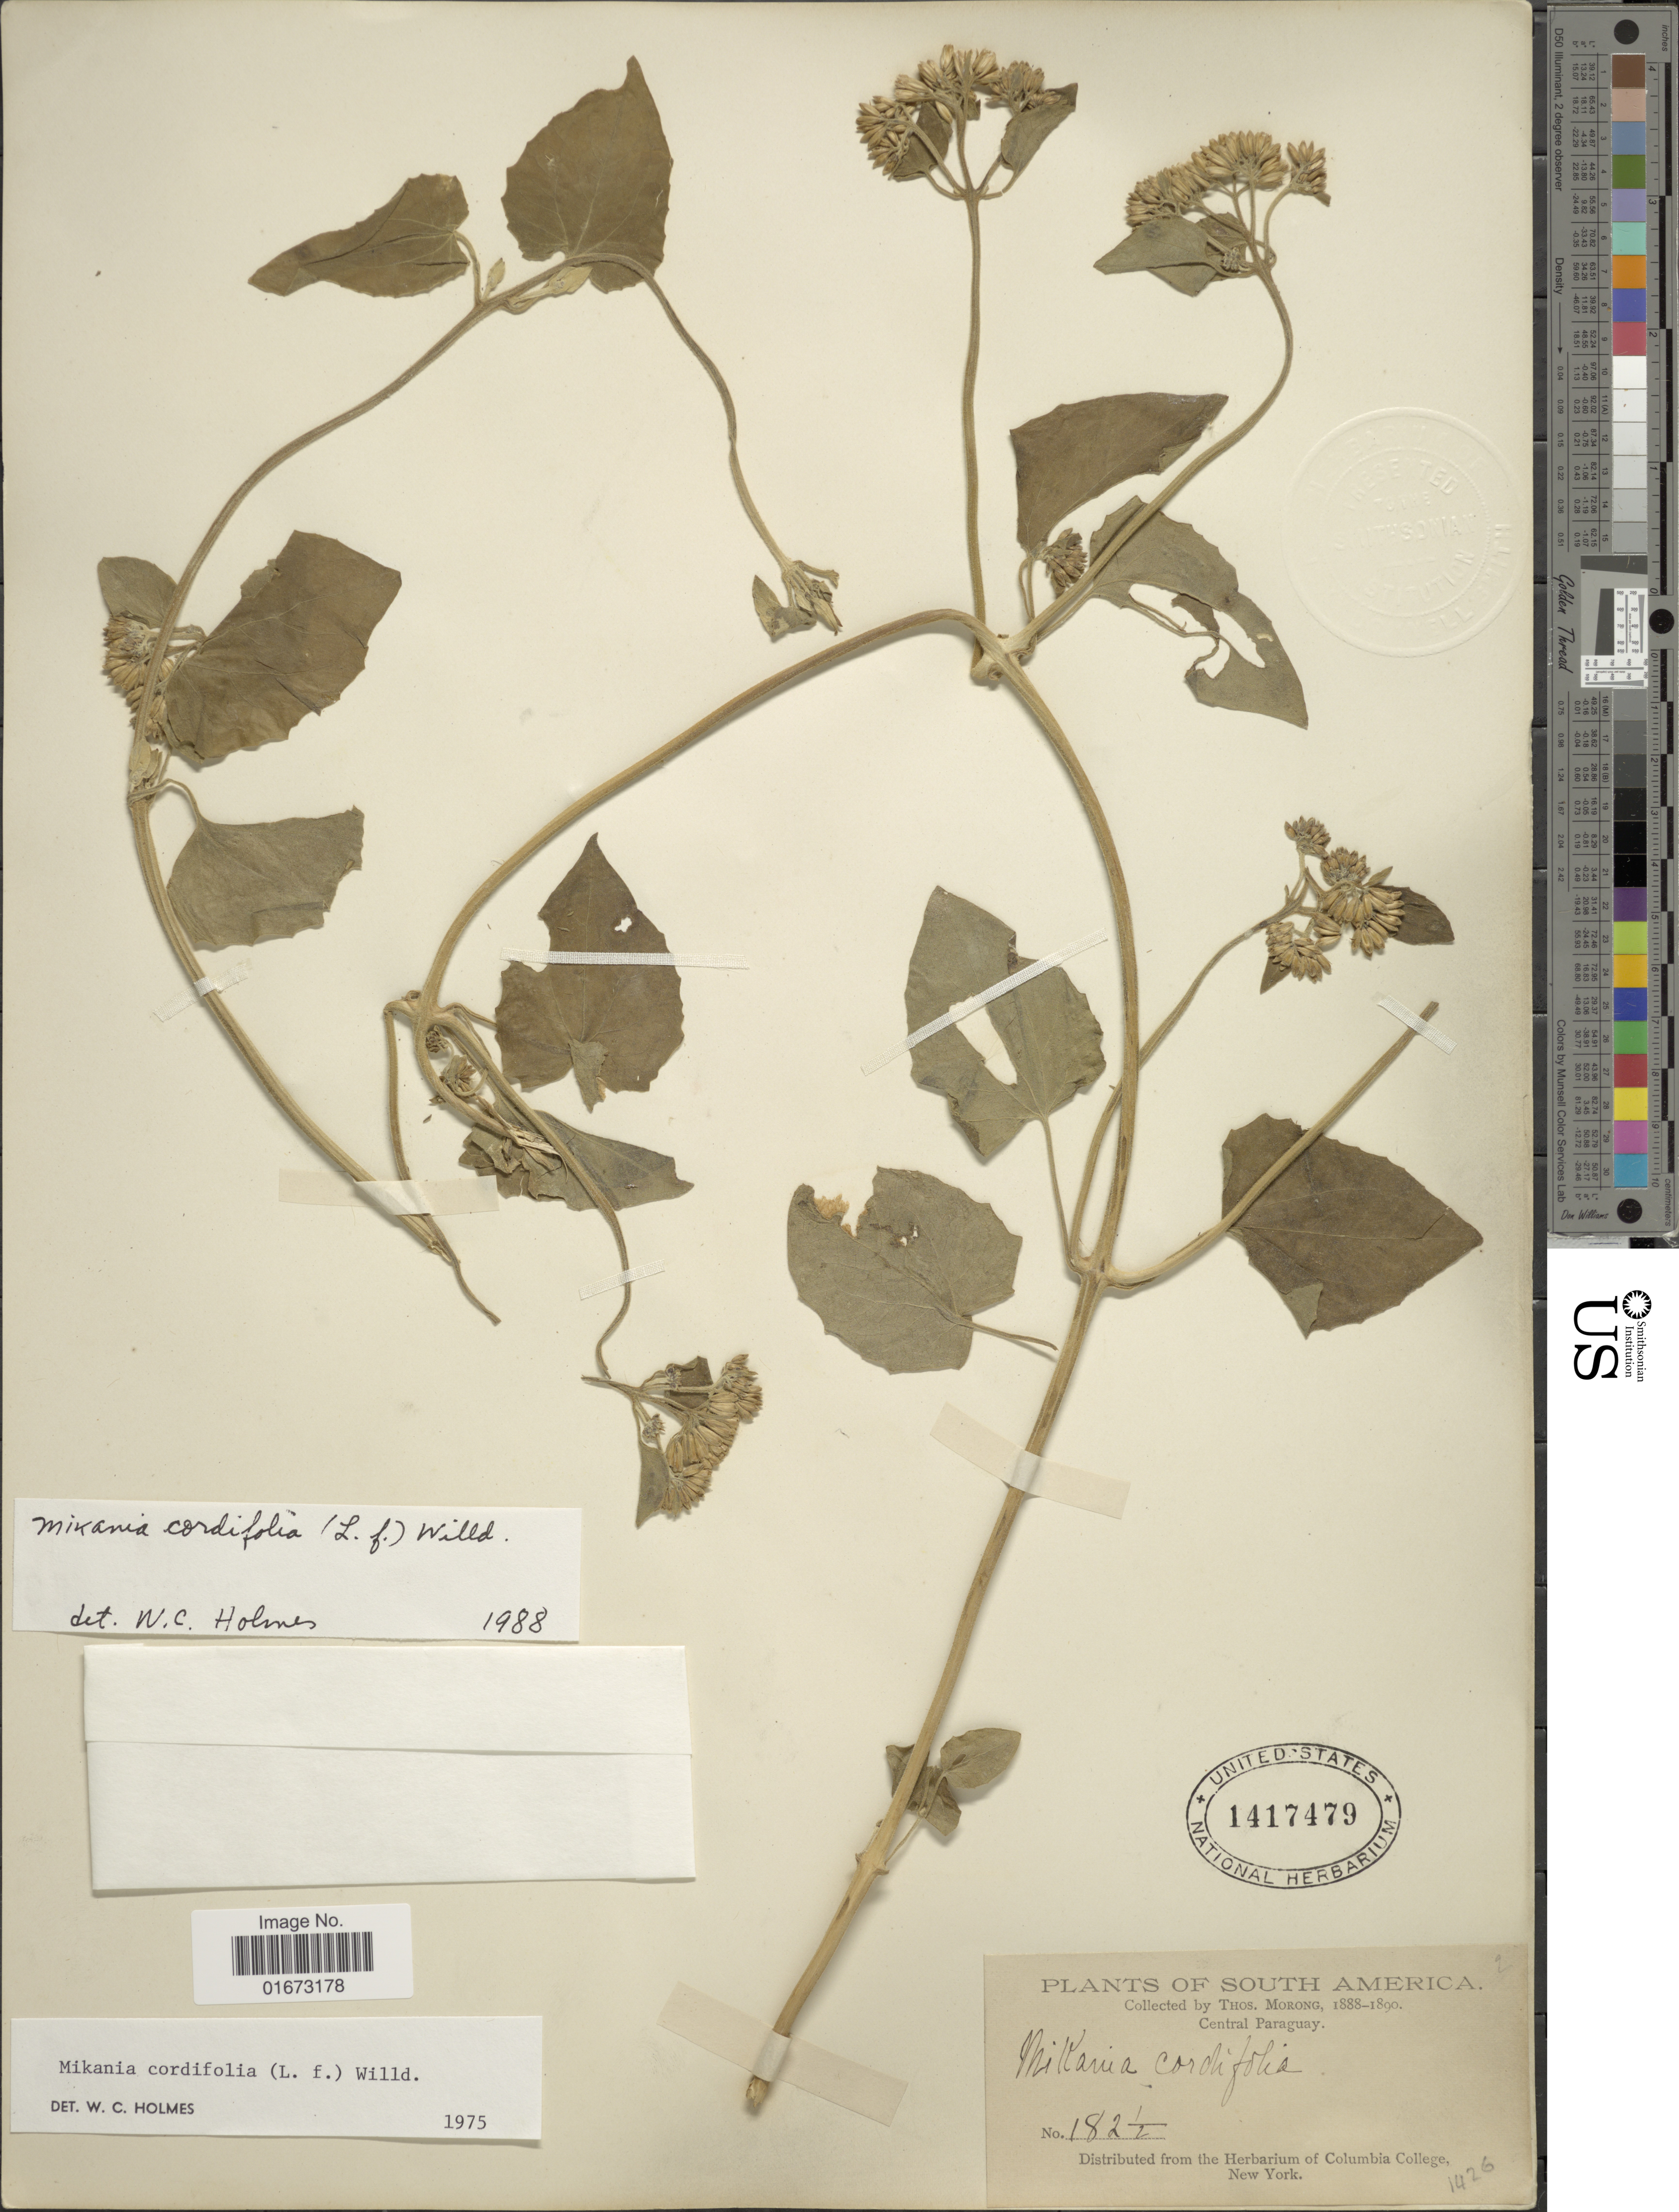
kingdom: Plantae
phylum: Tracheophyta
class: Magnoliopsida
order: Asterales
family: Asteraceae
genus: Mikania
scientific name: Mikania cordifolia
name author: Kunth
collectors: T. Morong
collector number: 182½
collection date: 1888/1890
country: Paraguay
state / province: Central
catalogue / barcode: US 1417479